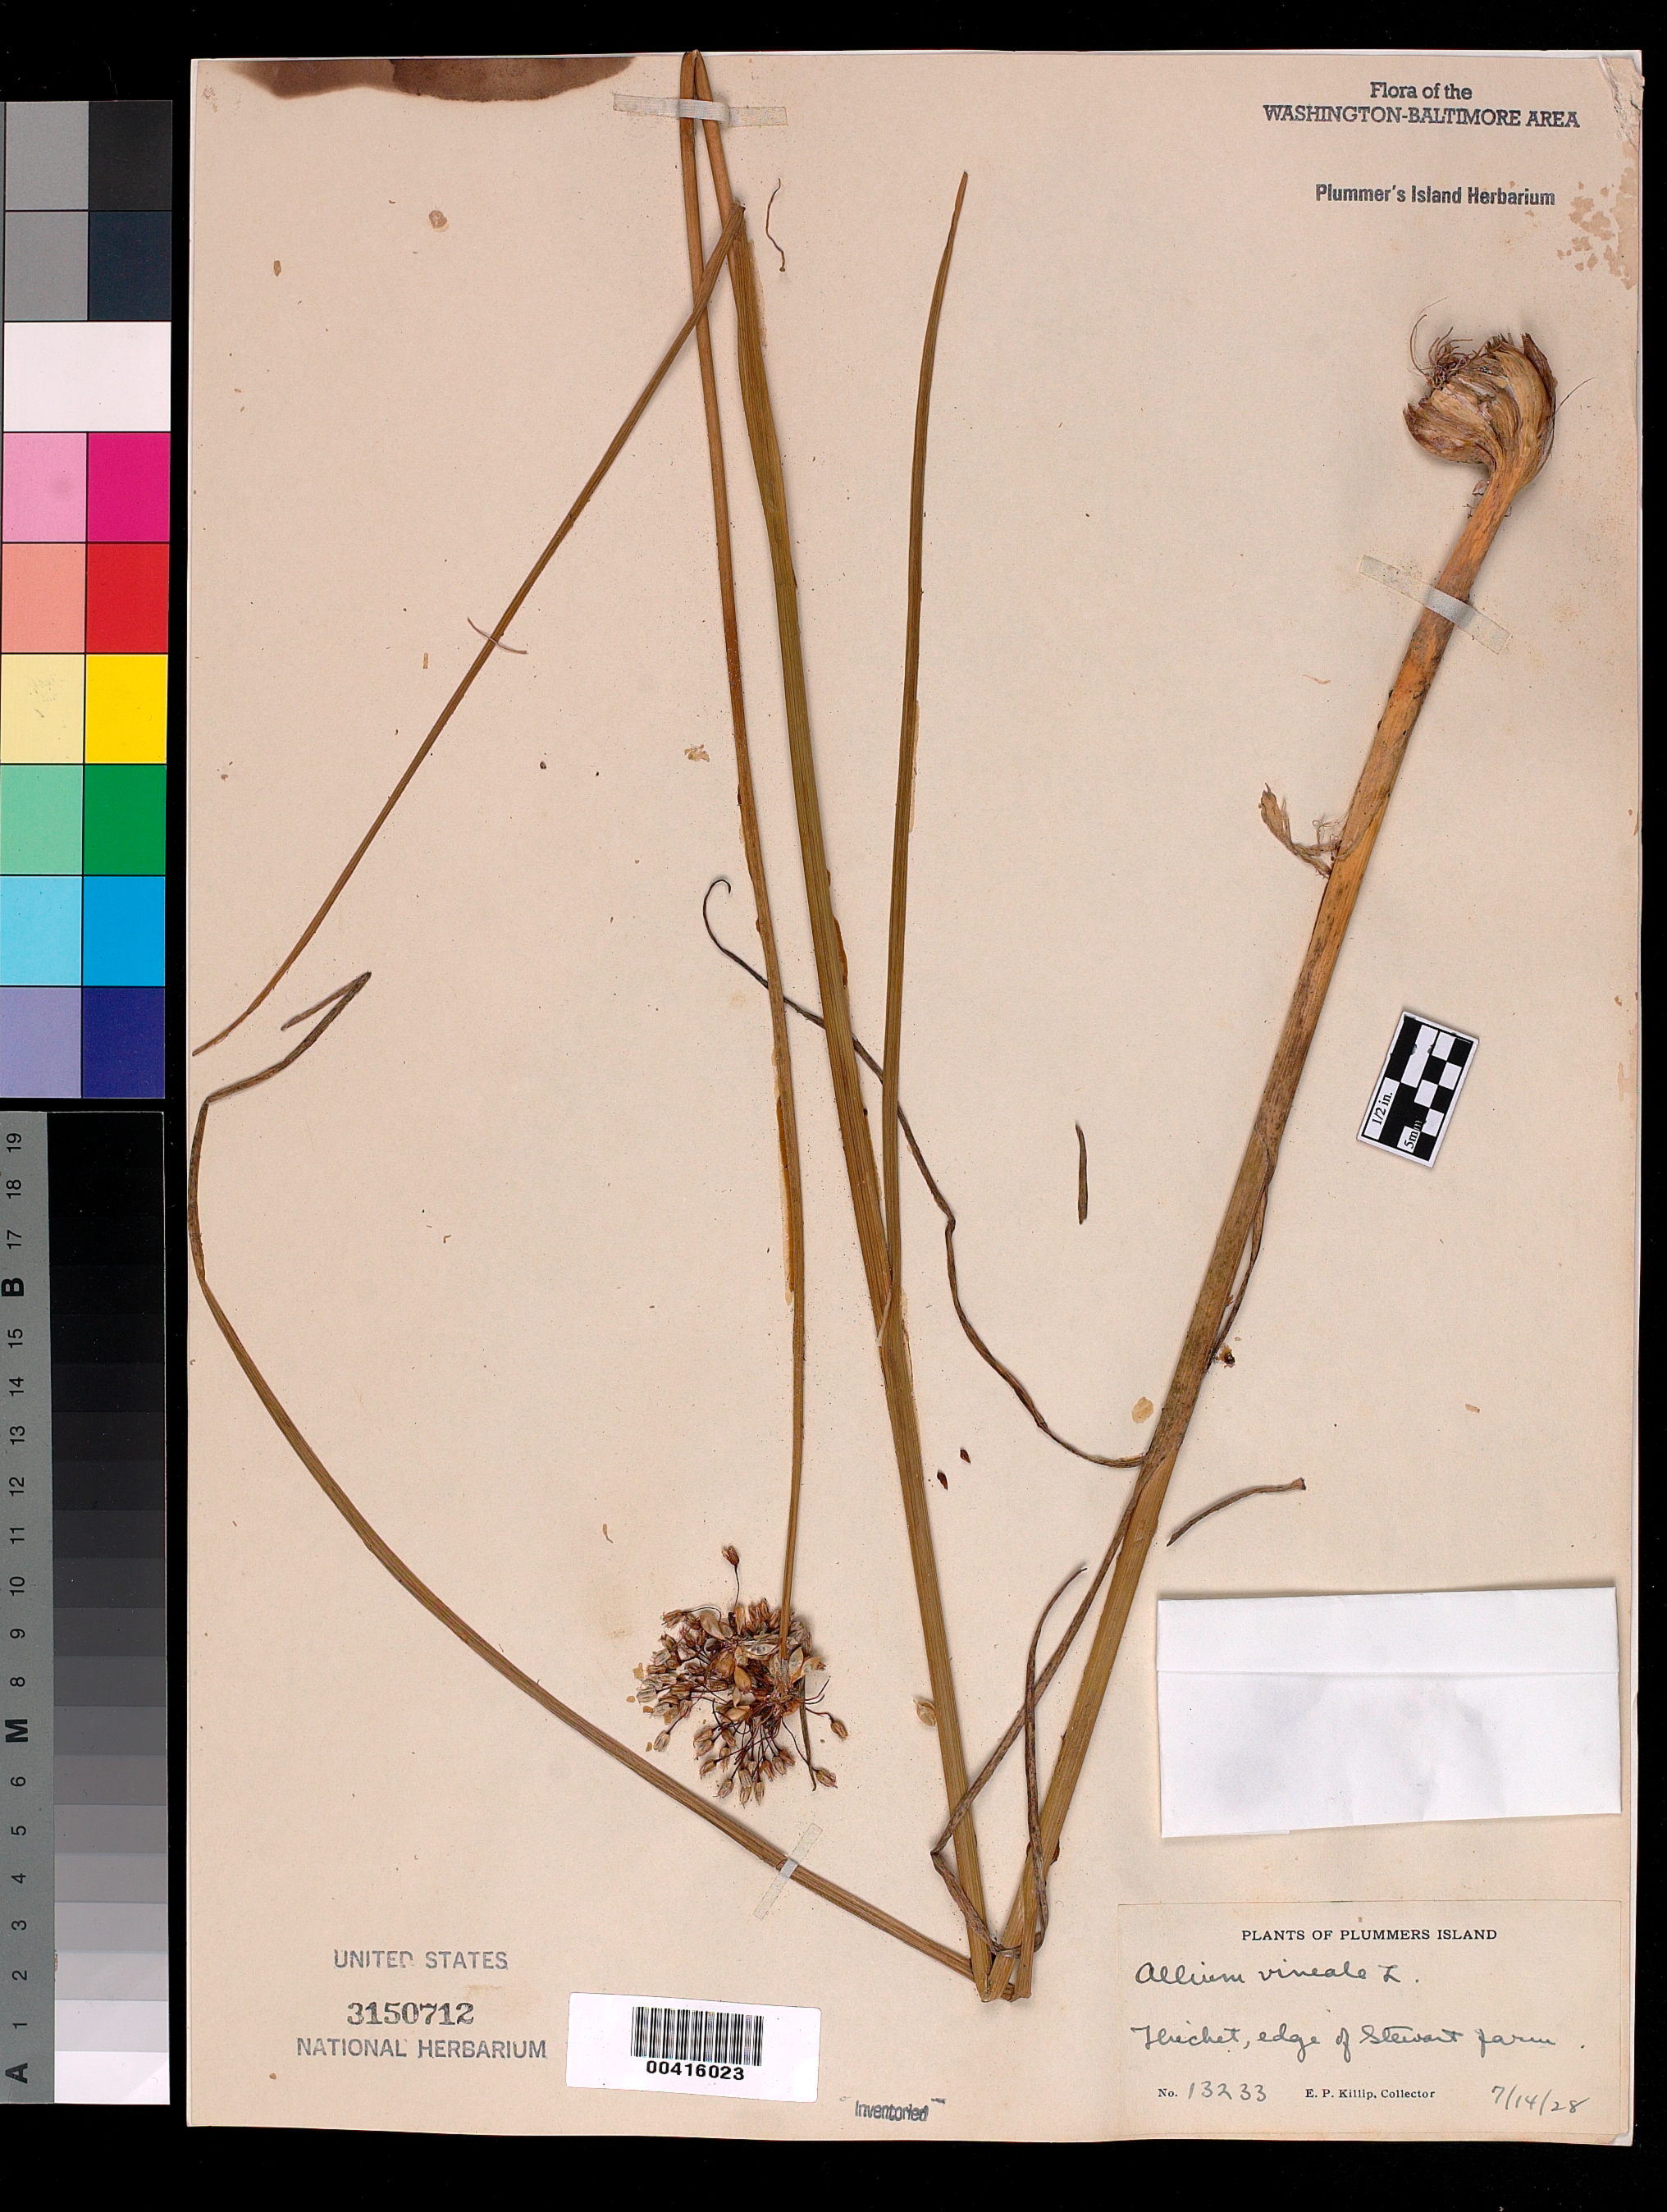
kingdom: Plantae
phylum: Tracheophyta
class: Liliopsida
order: Asparagales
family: Amaryllidaceae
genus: Allium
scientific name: Allium vineale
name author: L.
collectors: E. P. Killip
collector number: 13233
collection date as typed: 14 Jul 1928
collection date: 1928-07-14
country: United States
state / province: Maryland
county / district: Montgomery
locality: Plummer's Island; mainland, edge of Stewart Farm C. & O. Canal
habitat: Thickets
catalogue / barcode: US 3150712